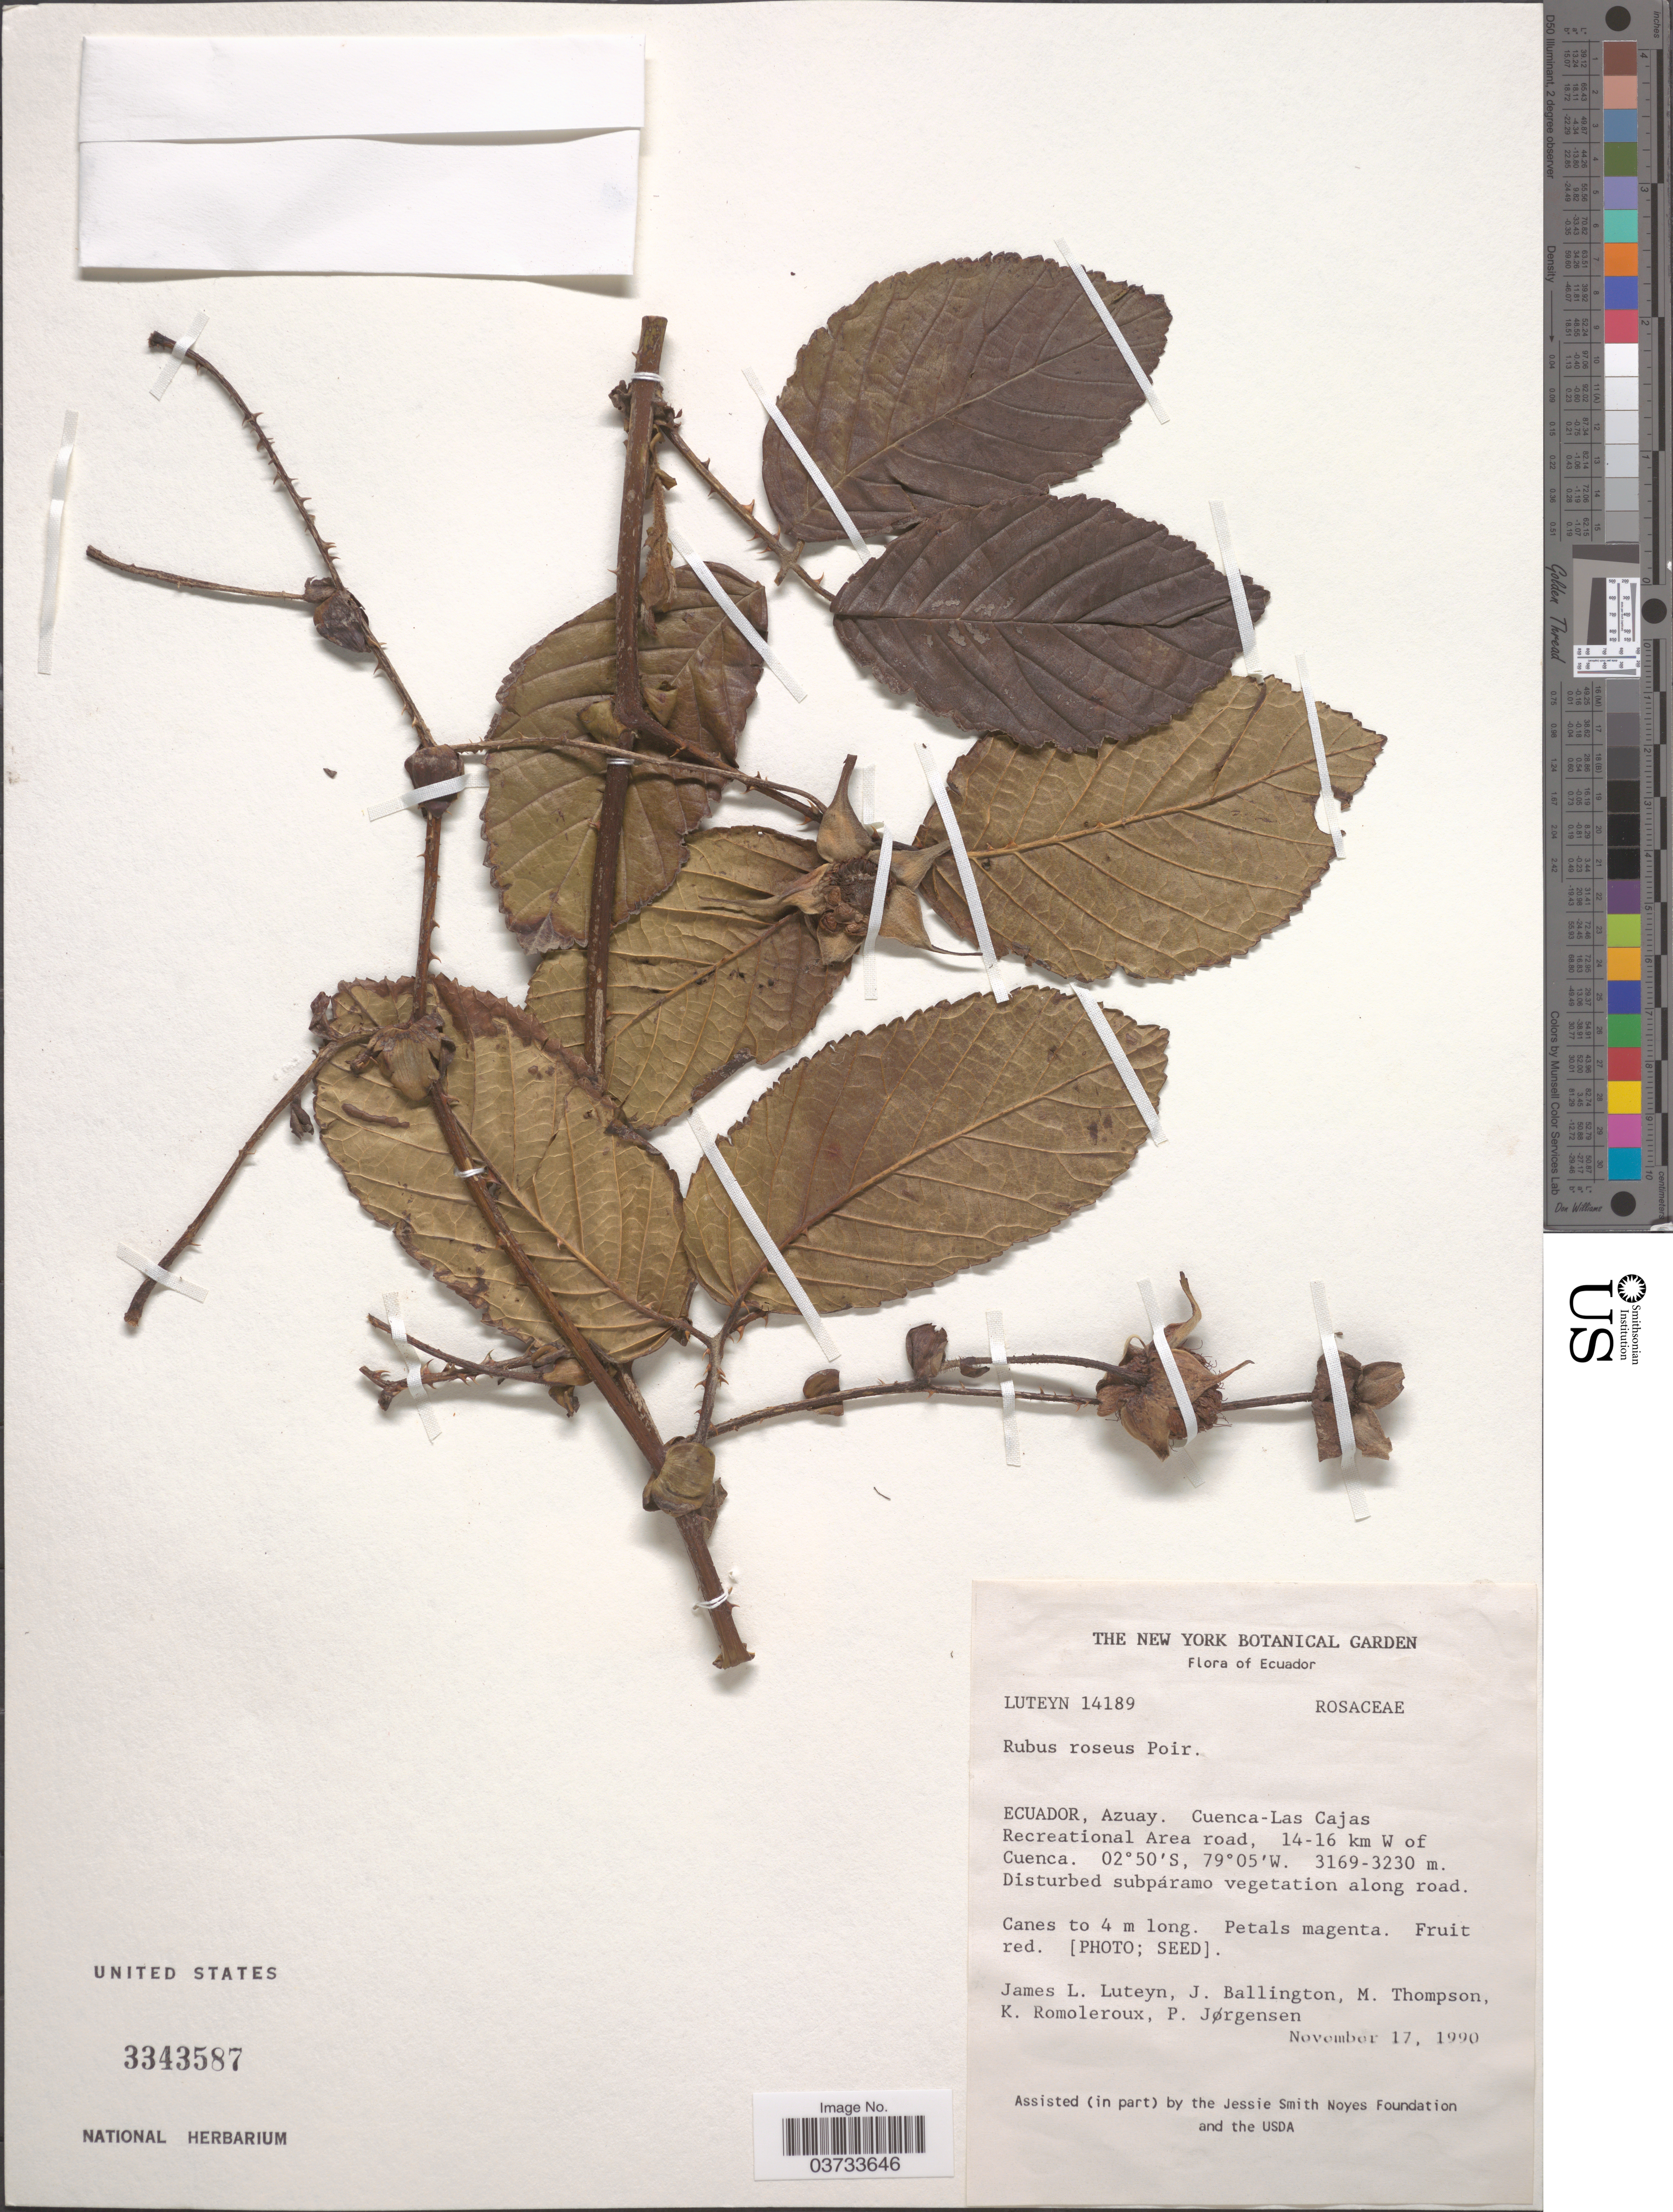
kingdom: Plantae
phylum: Tracheophyta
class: Magnoliopsida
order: Rosales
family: Rosaceae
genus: Rubus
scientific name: Rubus roseus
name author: Poir.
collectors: J. L. Luteyn, J. Ballington, M. Thompson, K. Romoleroux & P. Jørgensen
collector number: Luteyn14189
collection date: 1990-11-17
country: Ecuador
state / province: Azuay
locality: Cuenca-Las Cajas Recreational Area road, 14-16 km W of Cuenca.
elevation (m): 3169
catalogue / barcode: US 3343587